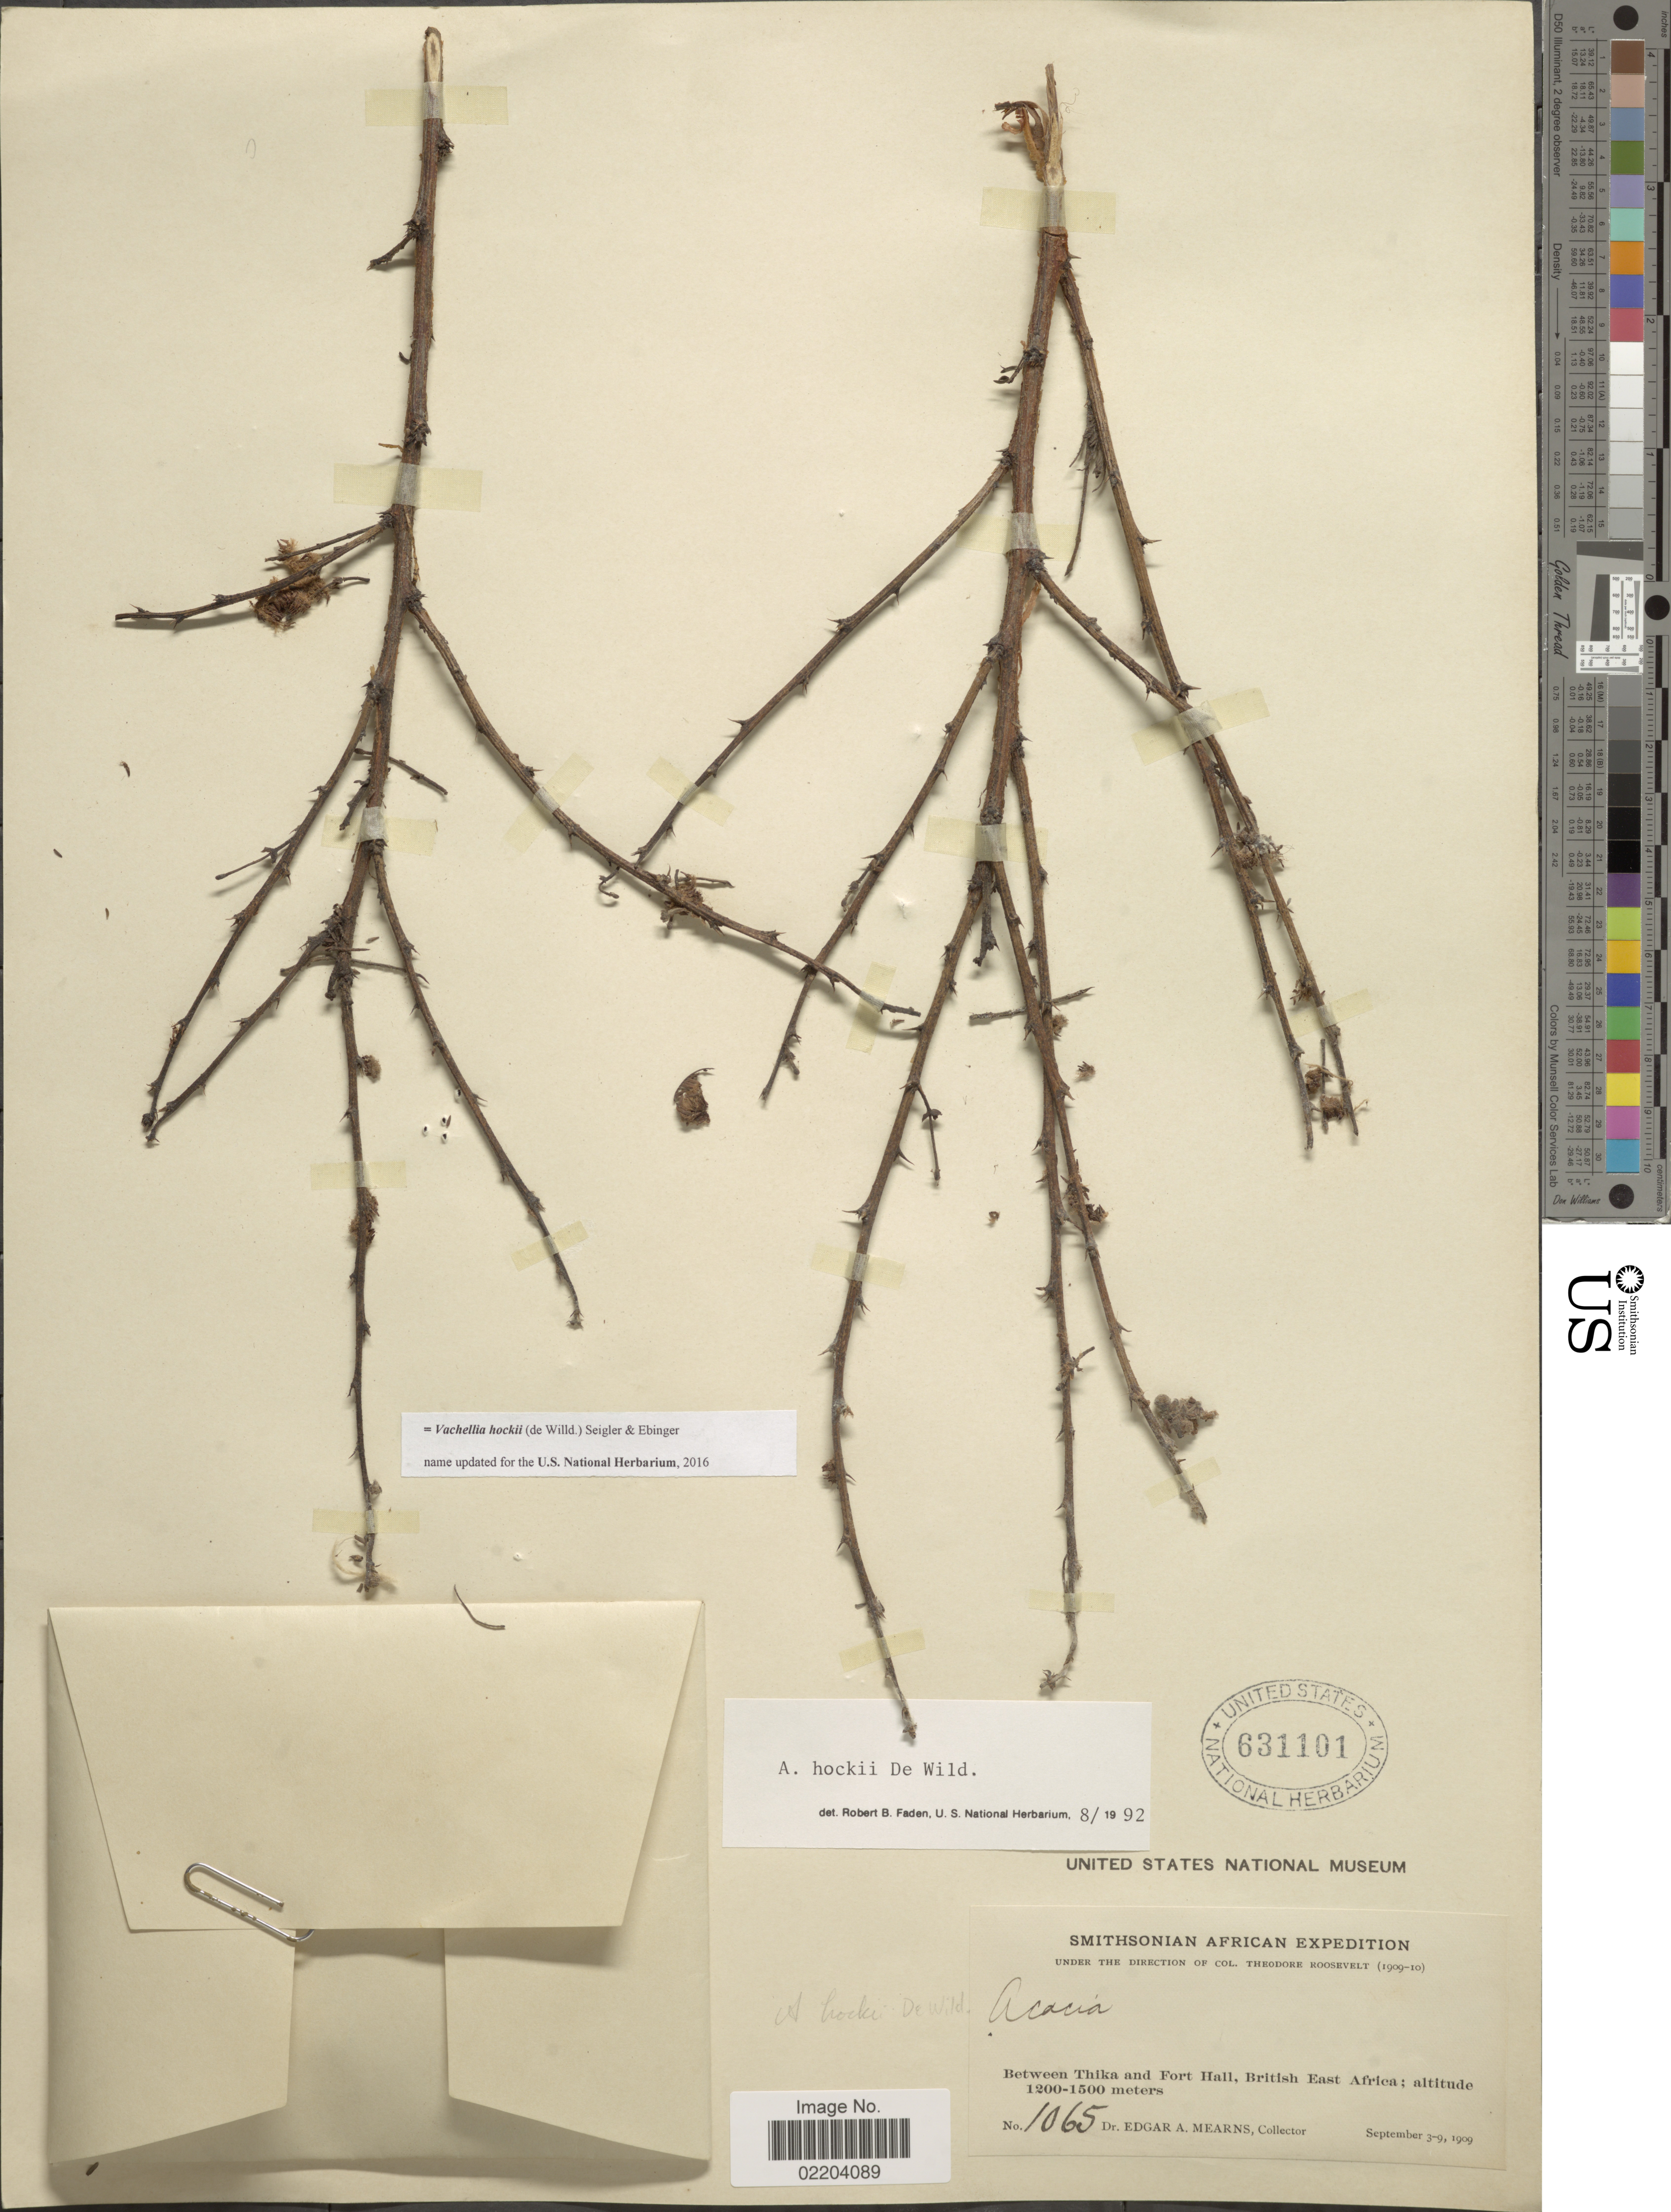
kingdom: Plantae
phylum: Tracheophyta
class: Magnoliopsida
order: Fabales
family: Fabaceae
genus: Vachellia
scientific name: Vachellia hockii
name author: (De Wild.) Seigler & Ebinger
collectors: E. A. Mearns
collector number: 1065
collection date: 1909-09-03/1909-09-09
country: Kenya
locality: Between Thika and Fort Hall, British East Africa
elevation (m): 1200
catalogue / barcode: US 631101